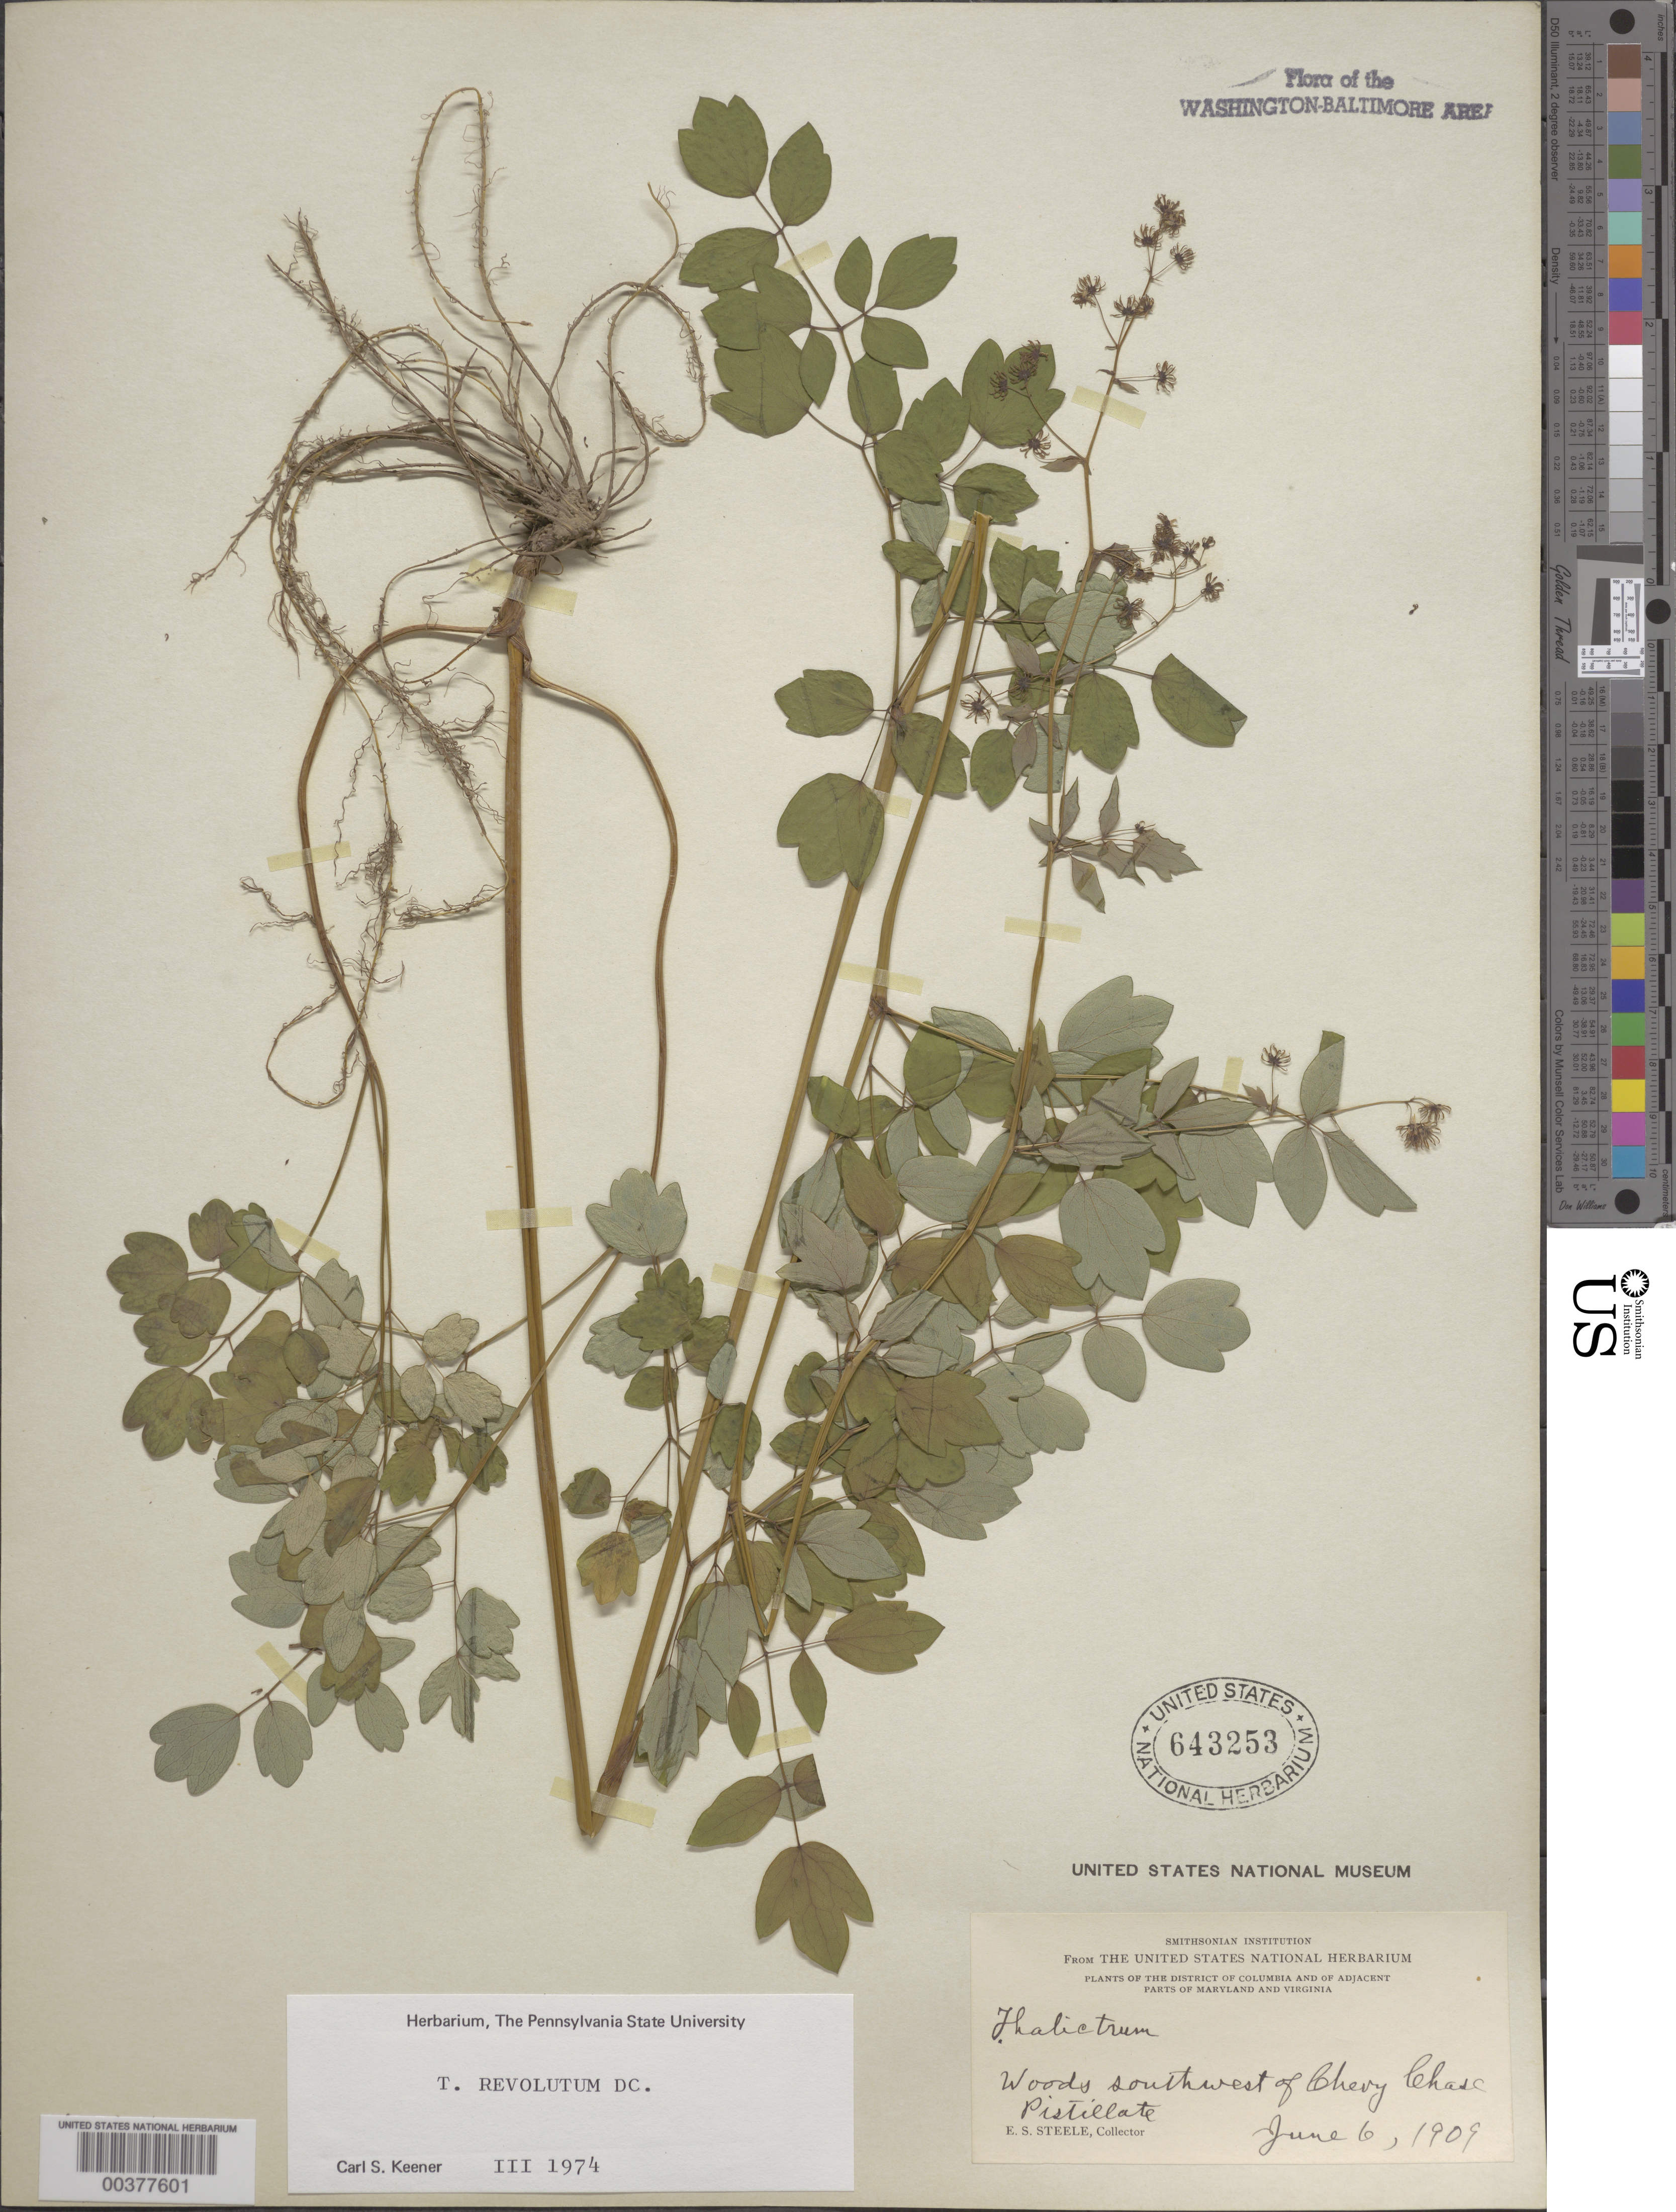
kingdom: Plantae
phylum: Tracheophyta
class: Magnoliopsida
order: Ranunculales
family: Ranunculaceae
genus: Thalictrum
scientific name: Thalictrum amphibolum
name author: Greene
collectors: E. Steele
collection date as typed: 06 Jun 1909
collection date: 1909-06-06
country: United States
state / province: Maryland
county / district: Montgomery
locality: Southwest of Chevy Chase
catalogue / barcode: US 643253